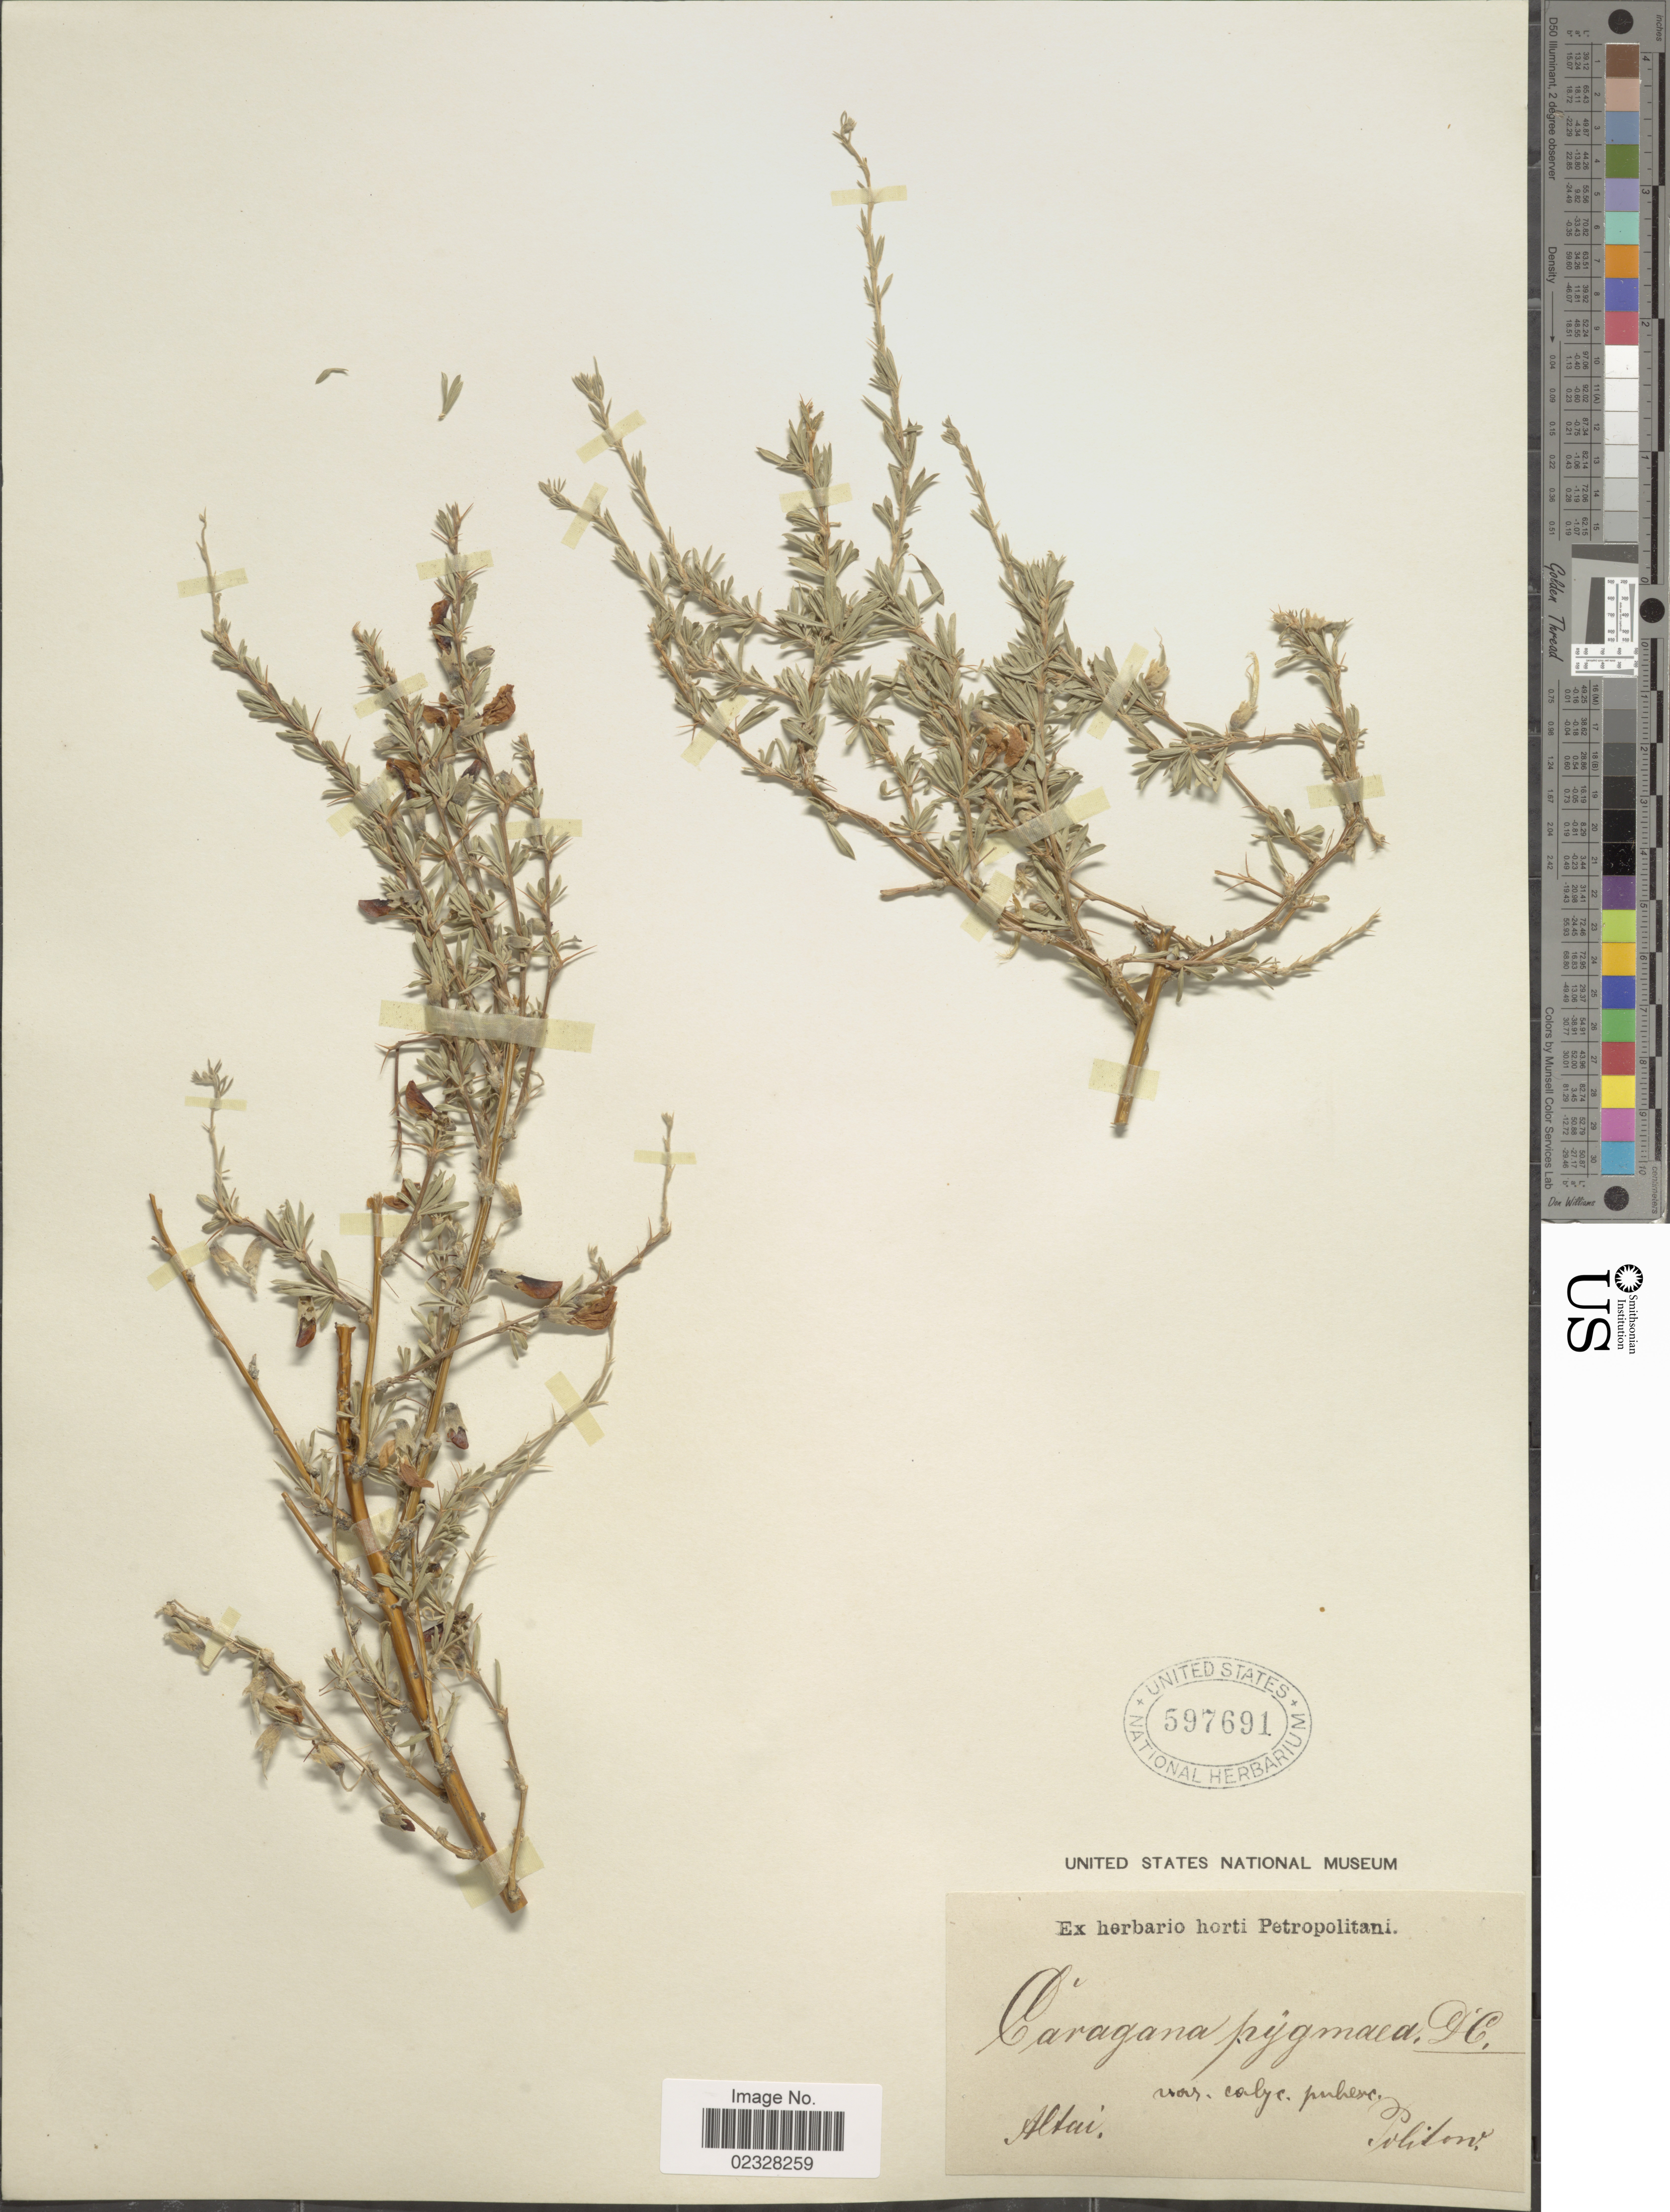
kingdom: Plantae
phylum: Tracheophyta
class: Magnoliopsida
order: Fabales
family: Fabaceae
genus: Caragana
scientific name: Caragana pygmaea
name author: (L.) DC.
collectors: -. Politow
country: Russian Federation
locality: Altai.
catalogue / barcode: US 597691